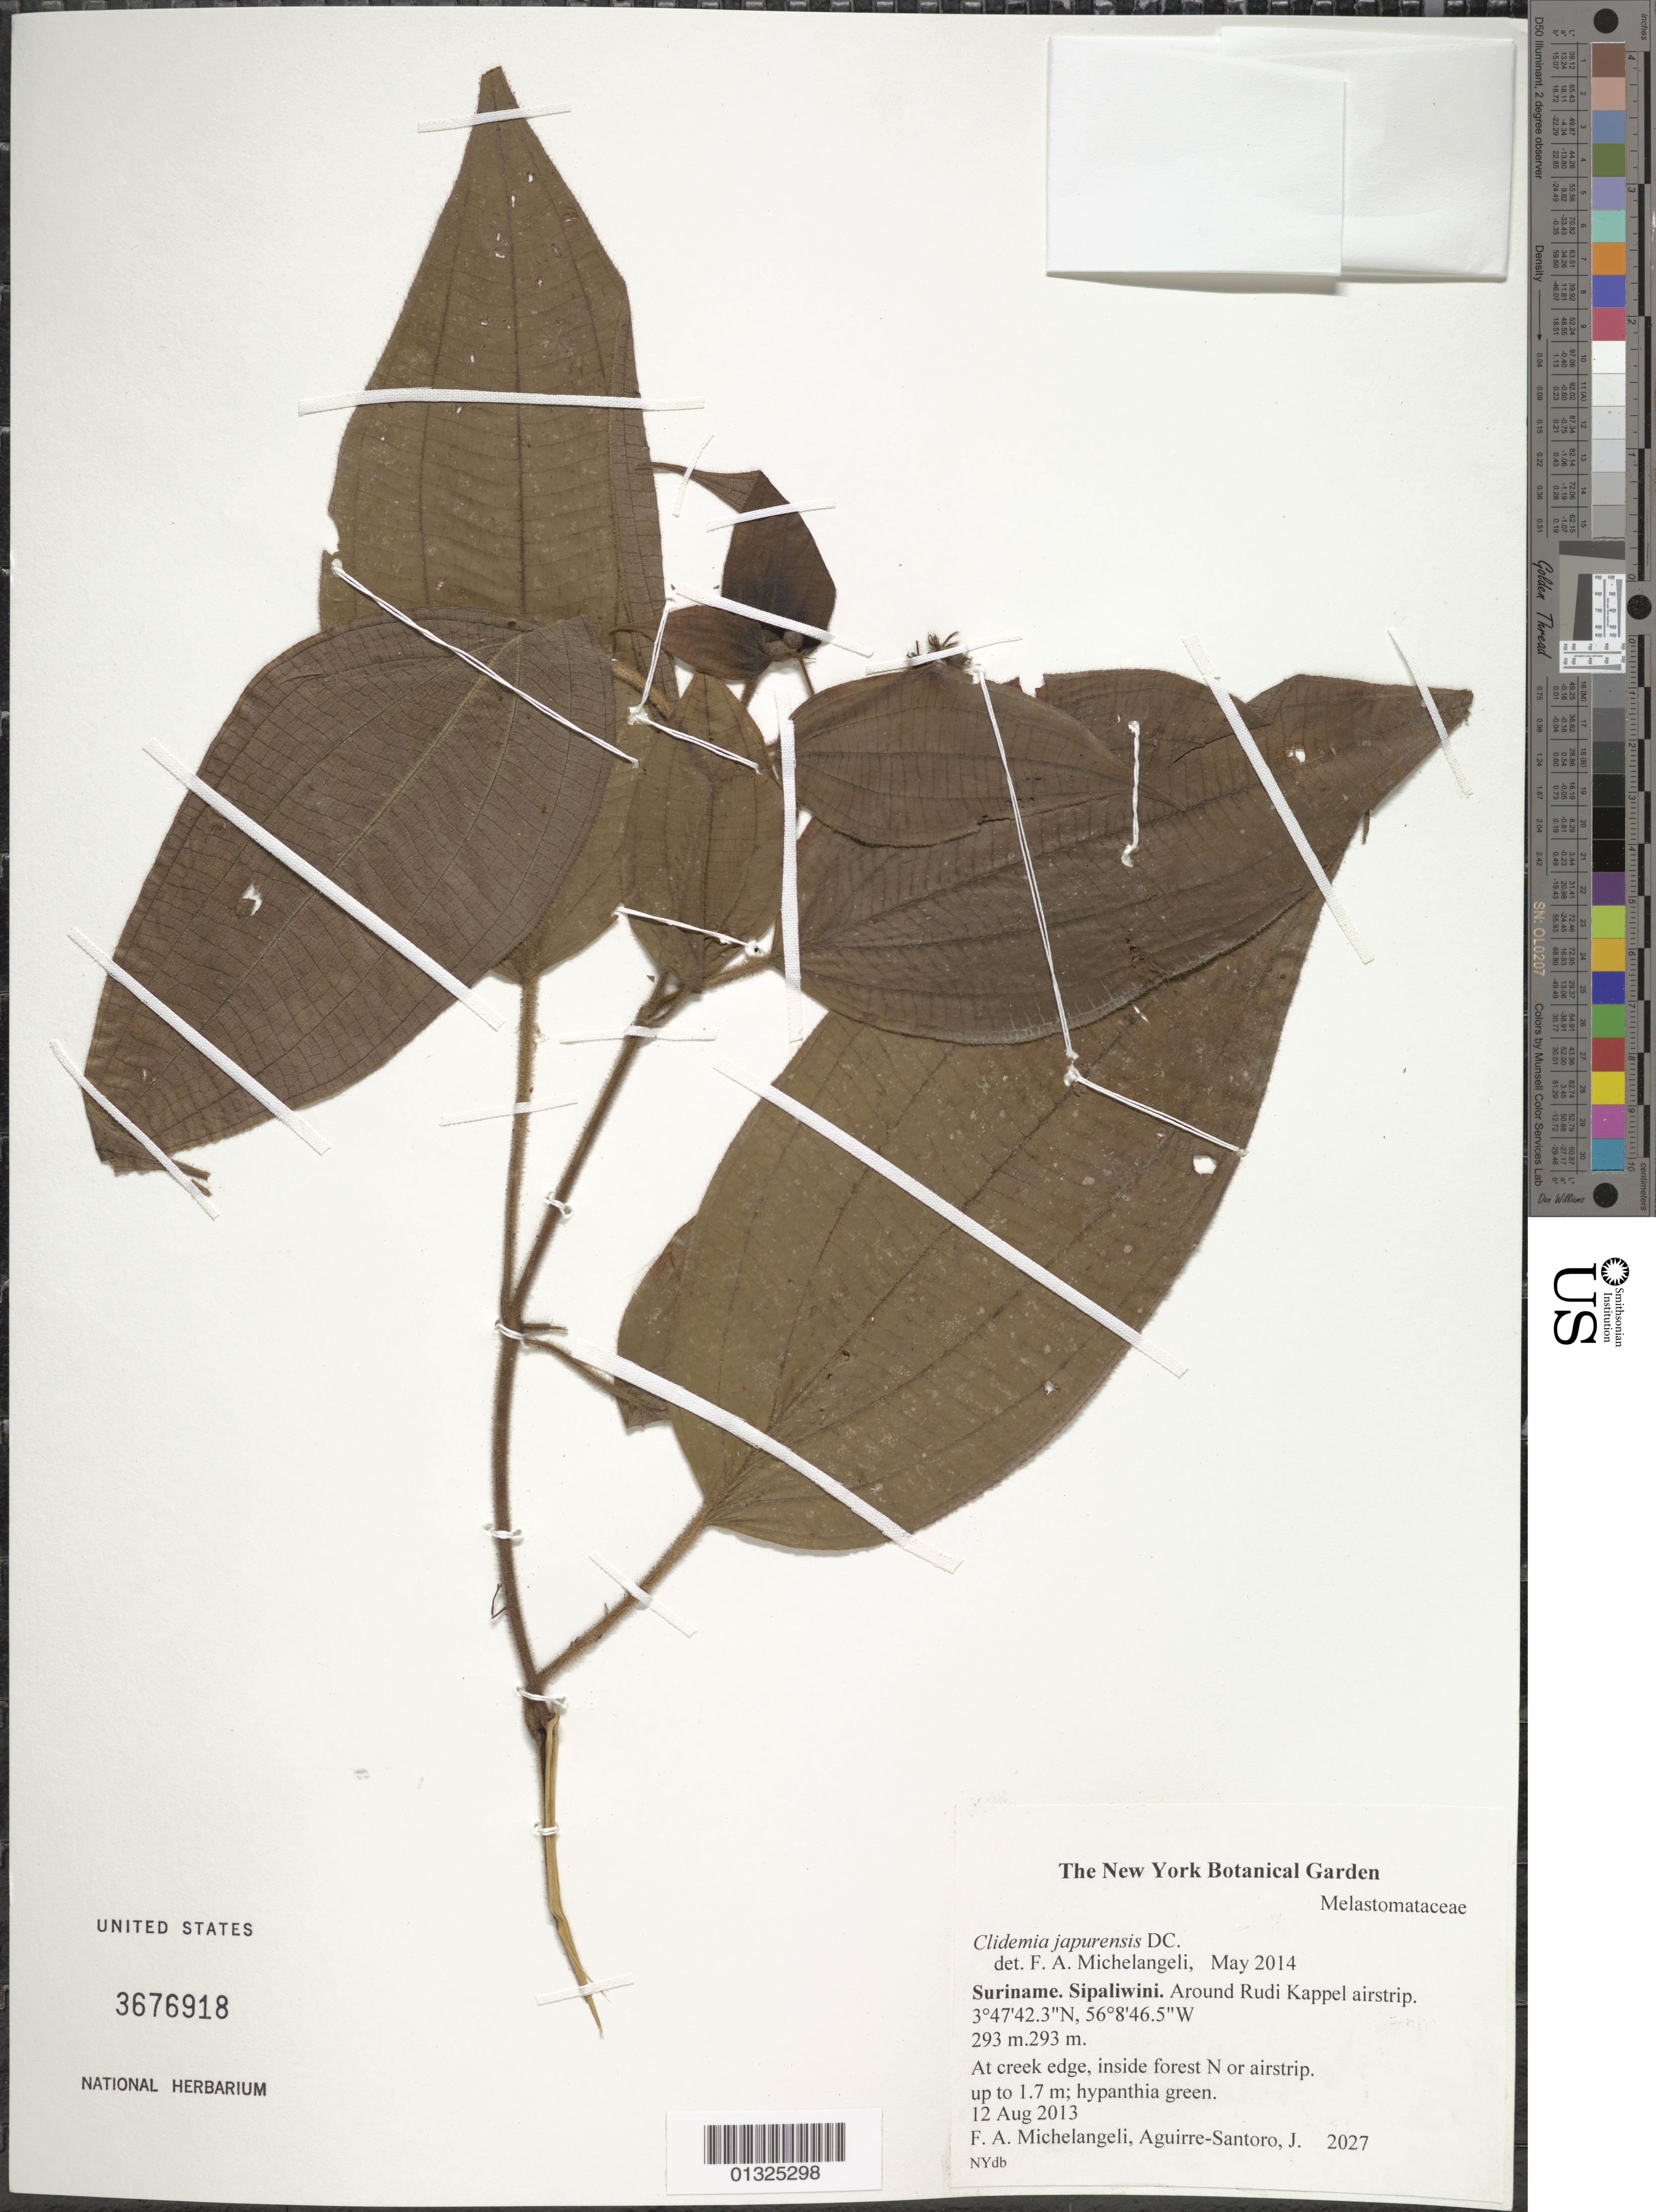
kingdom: Plantae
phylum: Tracheophyta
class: Magnoliopsida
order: Myrtales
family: Melastomataceae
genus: Clidemia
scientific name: Clidemia japurensis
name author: DC.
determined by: Michelangeli, F. A.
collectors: F. A. Michelangeli & J. Aguirre-Santoro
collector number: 2027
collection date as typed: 12 Aug 2013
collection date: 2013-08-12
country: Suriname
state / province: Sipaliwini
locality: Forest near Rudi Kappel savanna.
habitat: At creek edge, inside forest N of airstrip.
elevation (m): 293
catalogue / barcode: US 3676918